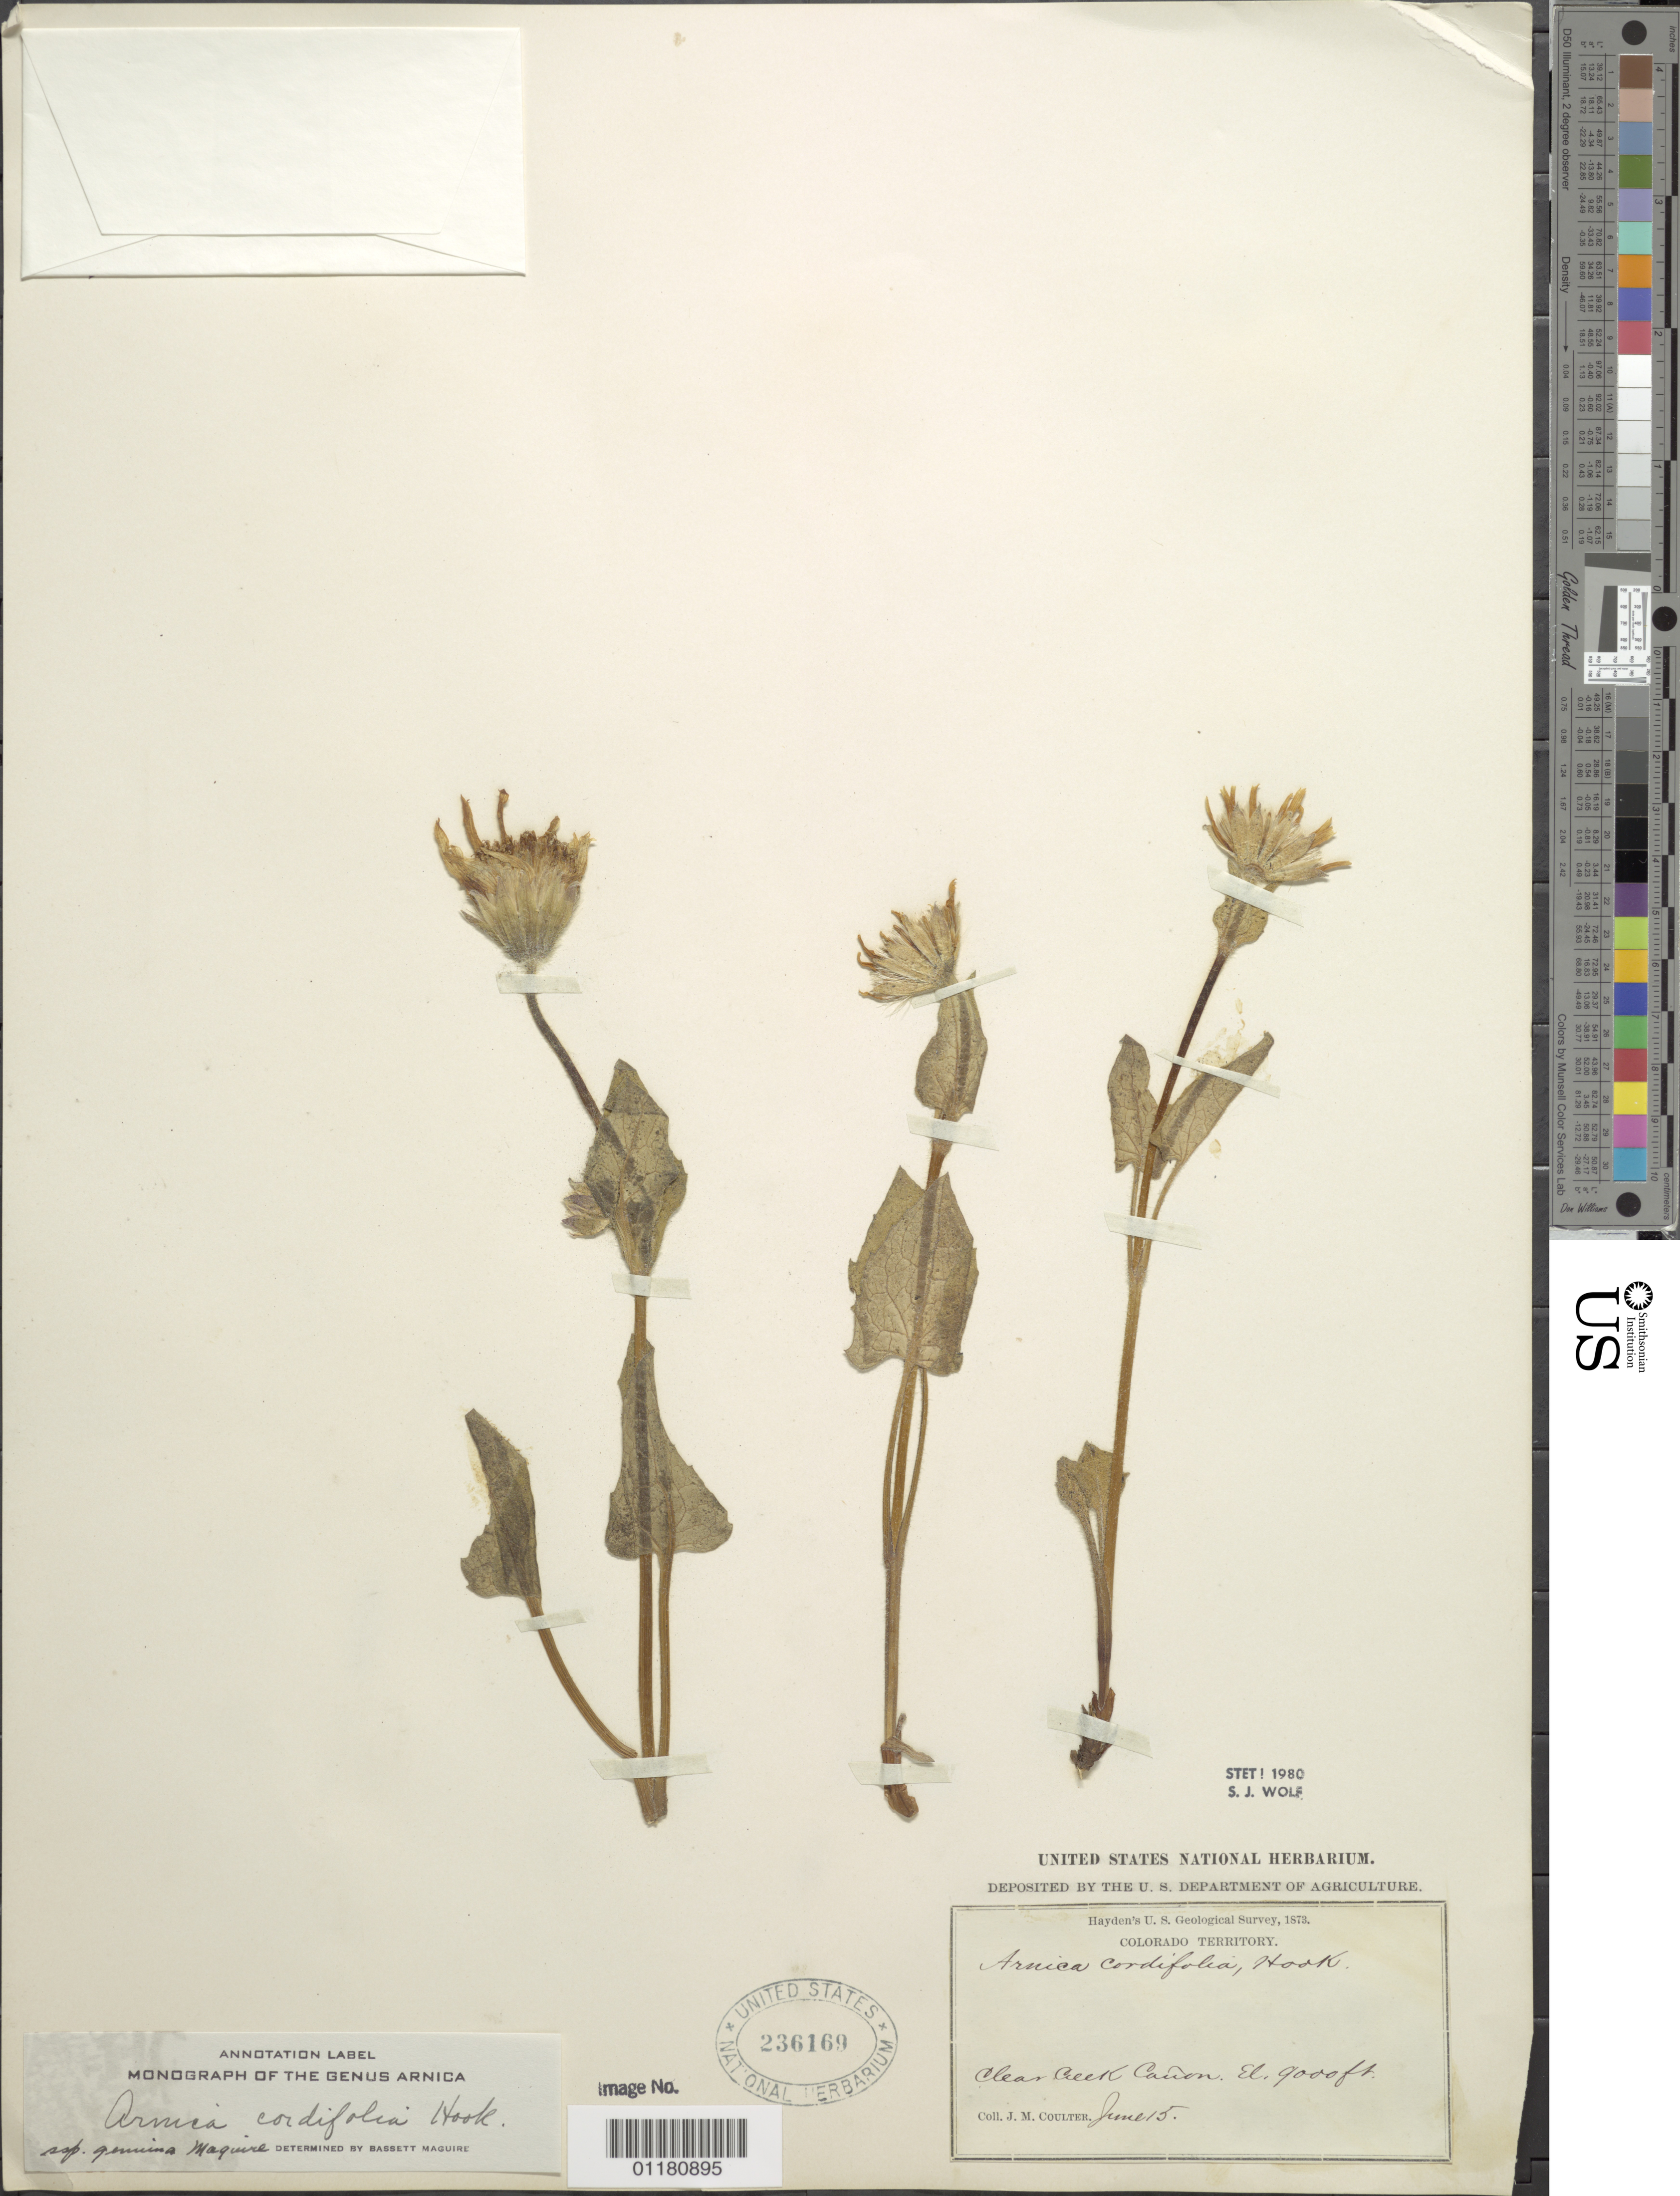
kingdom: Plantae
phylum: Tracheophyta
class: Magnoliopsida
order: Asterales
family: Asteraceae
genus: Arnica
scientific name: Arnica cordifolia subsp. genuina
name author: Maguire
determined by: Maguire, Bassett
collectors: J. M. Coulter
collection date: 1873-06-15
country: United States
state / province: Colorado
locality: Clear Creek Canyon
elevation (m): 2743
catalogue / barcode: US 236169